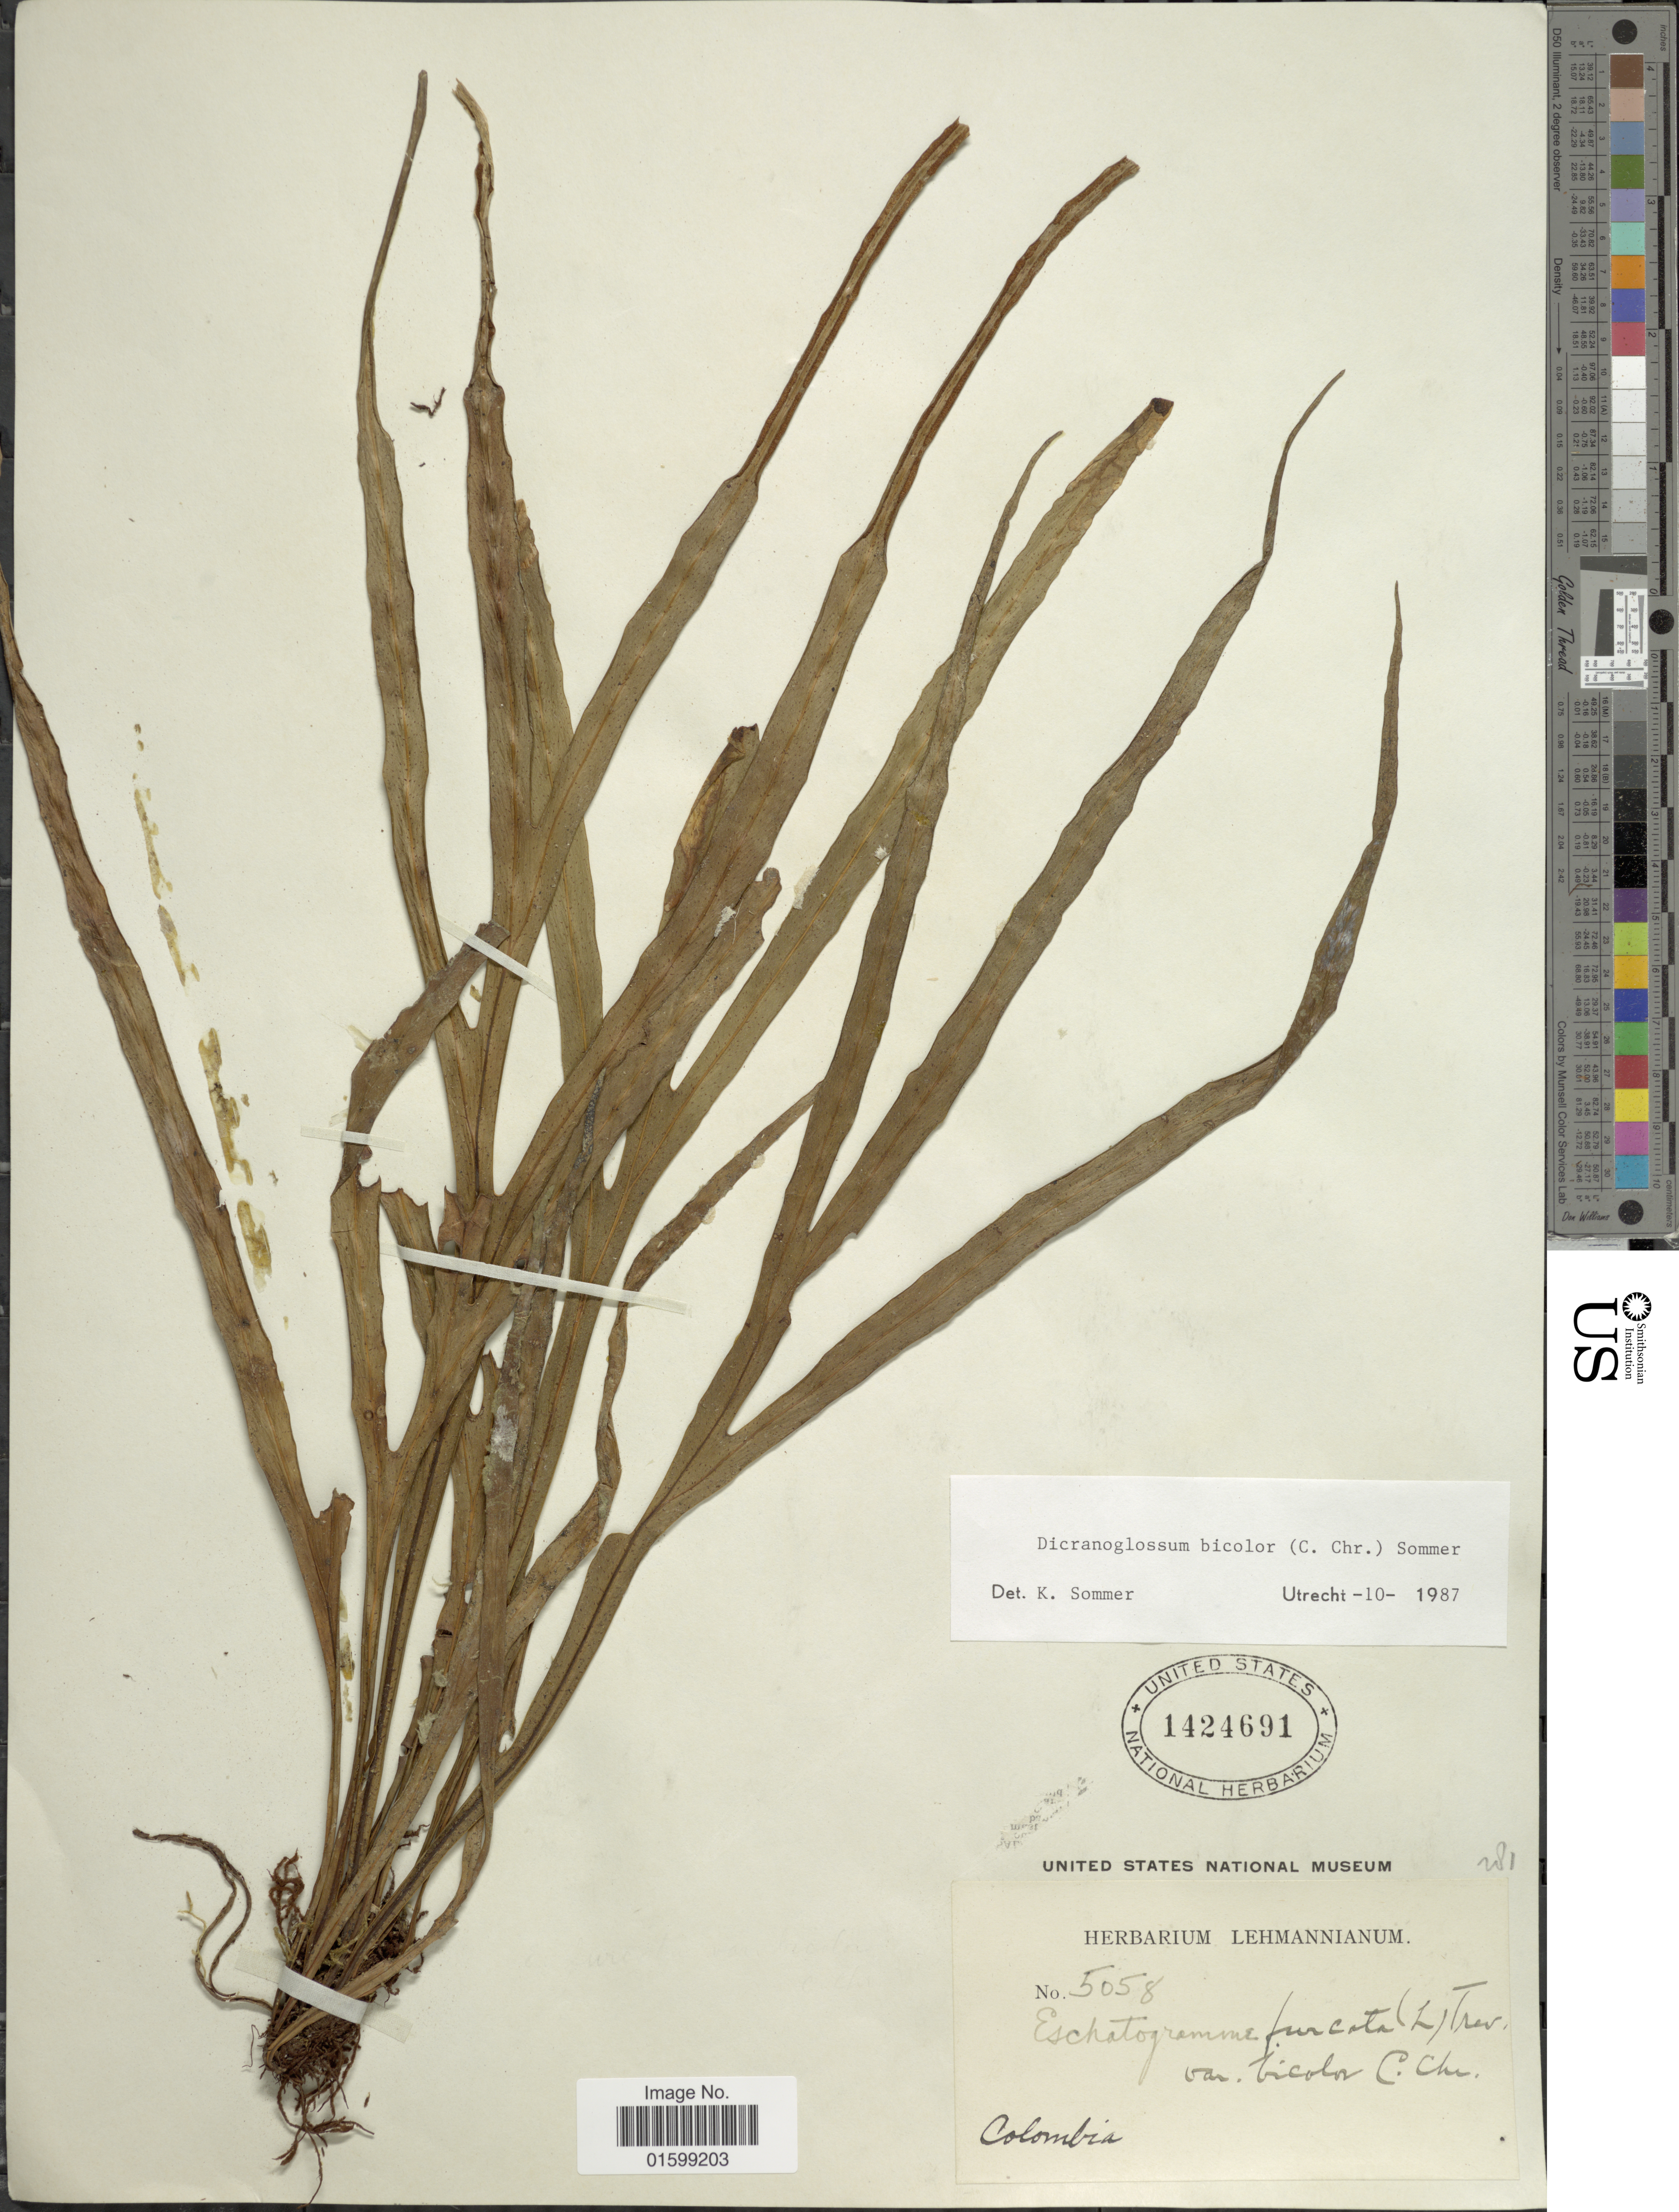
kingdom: Plantae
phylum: Tracheophyta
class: Polypodiopsida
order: Polypodiales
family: Polypodiaceae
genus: Pleopeltis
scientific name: Pleopeltis furcata var. bicolor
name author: (L.) A.R. Sm.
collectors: ex herb. Lehmannianum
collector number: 5058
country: Colombia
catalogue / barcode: US 1424691